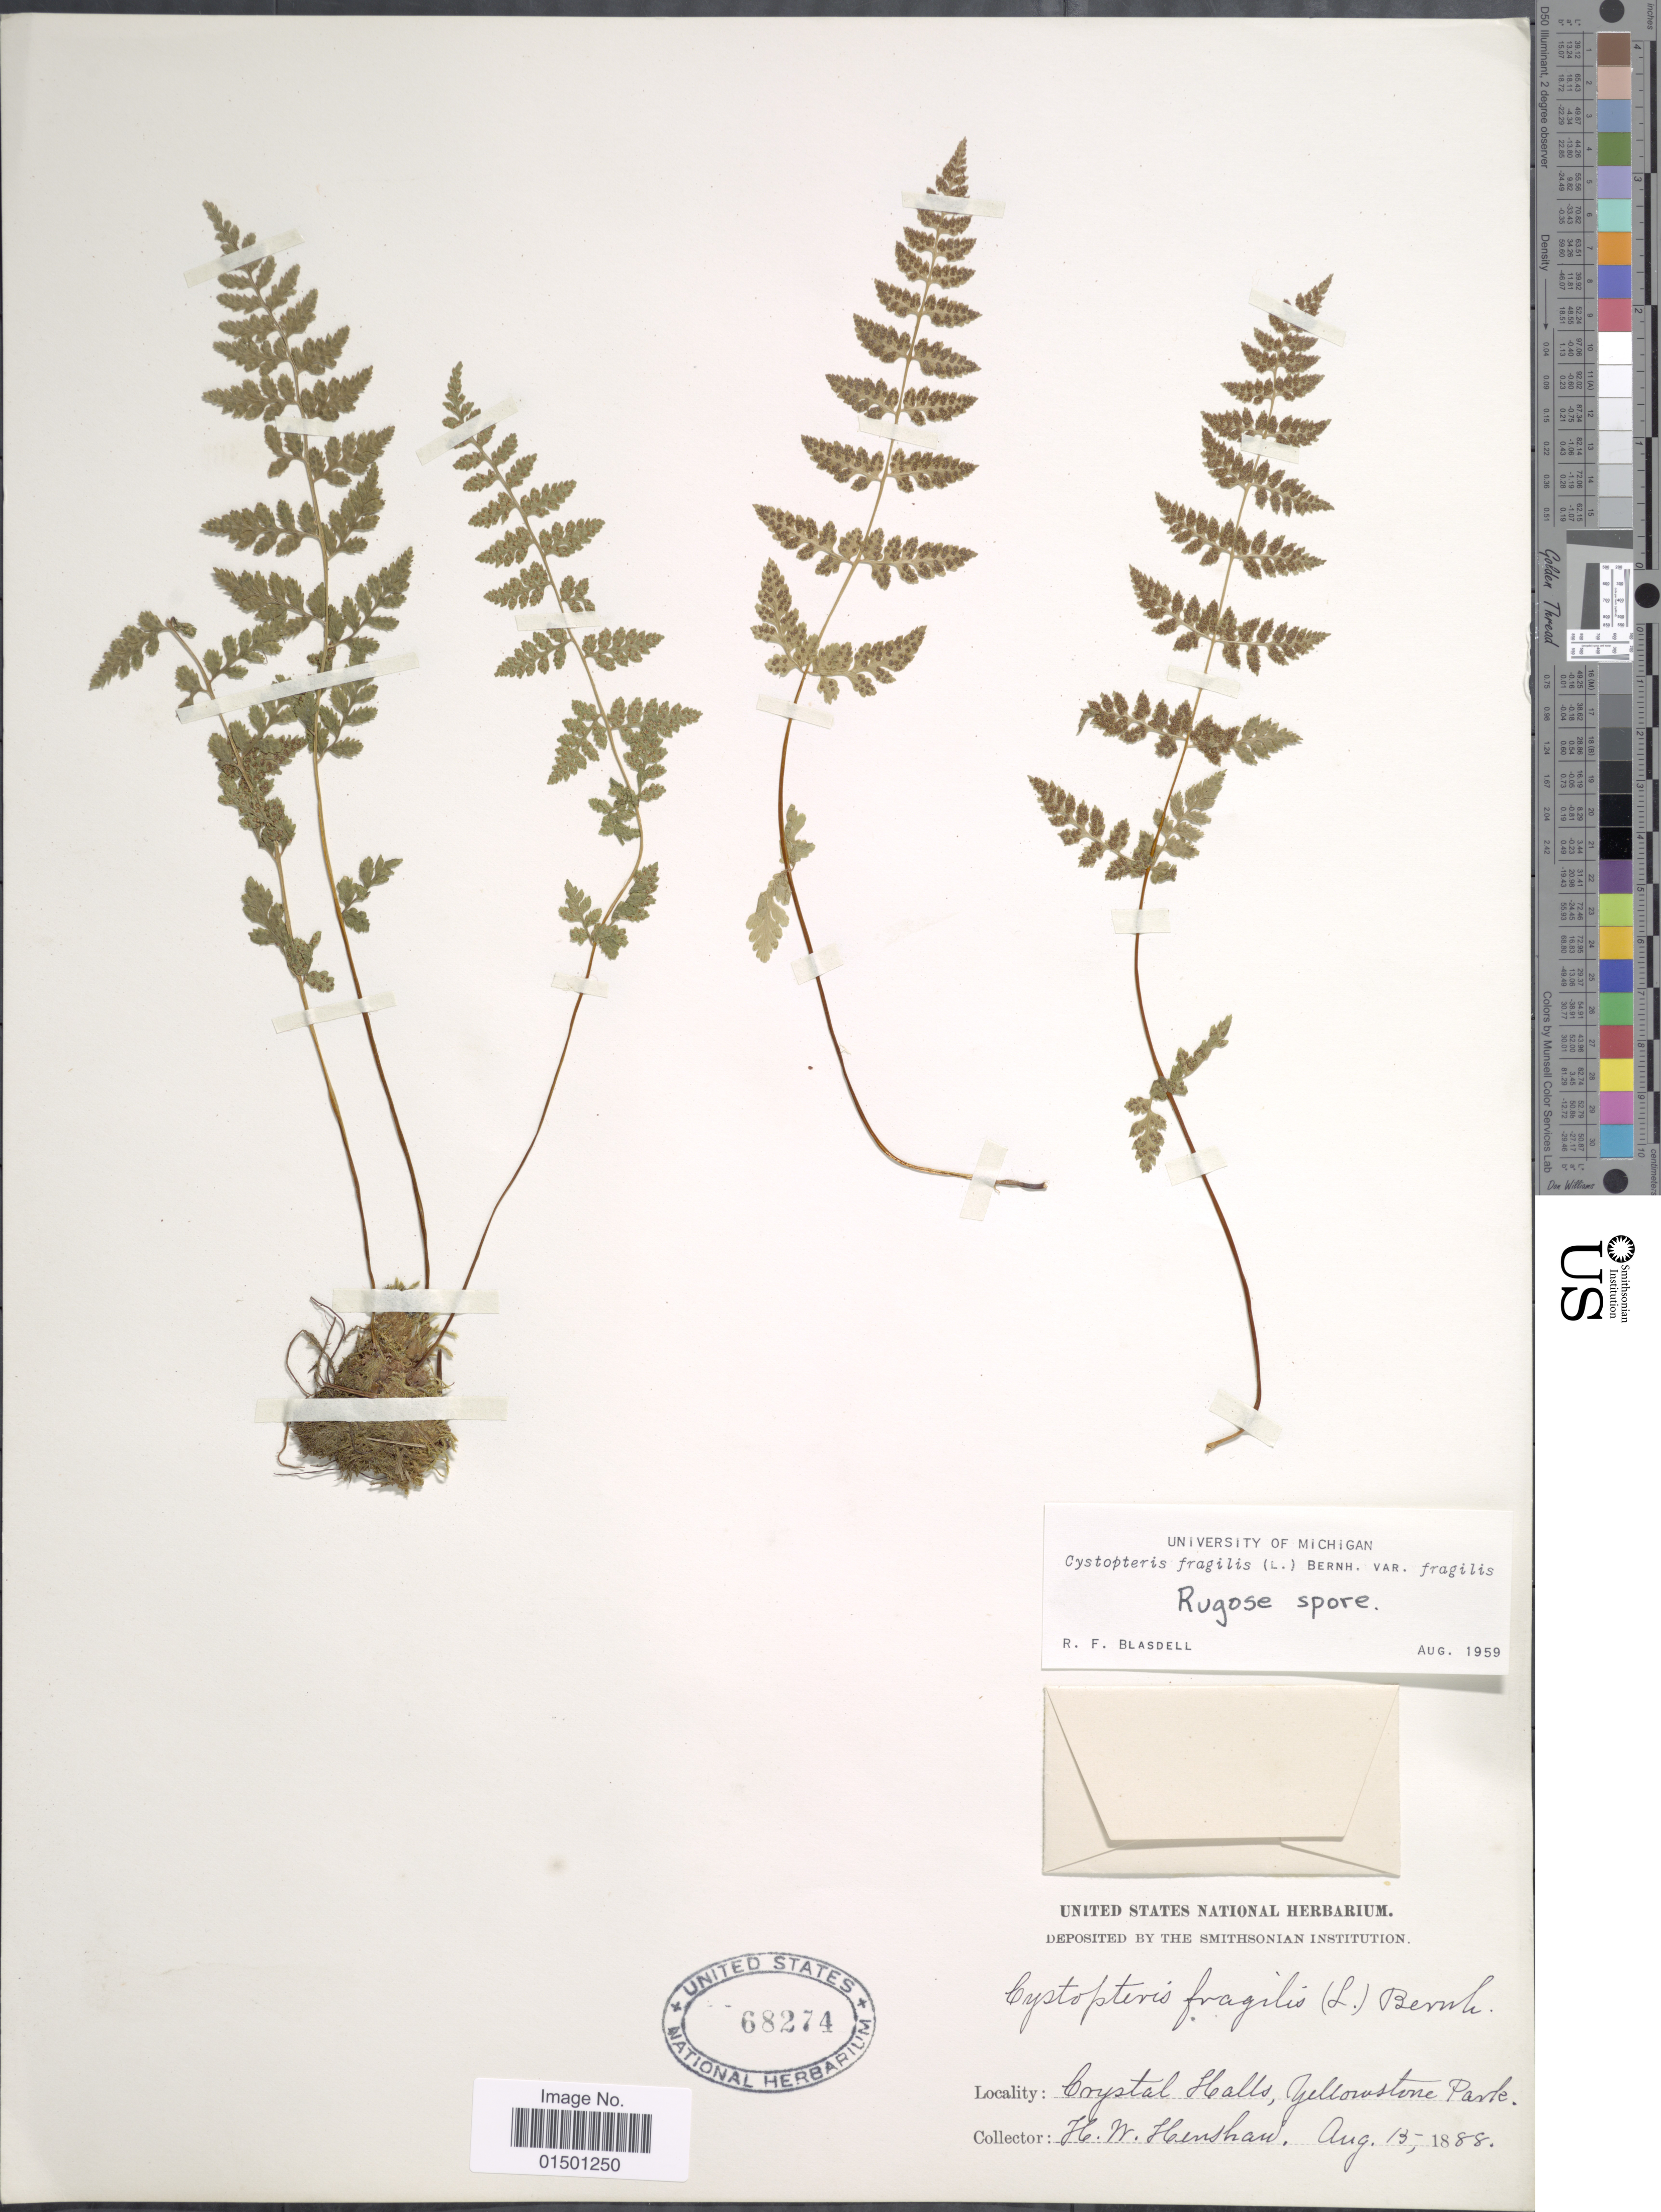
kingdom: Plantae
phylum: Tracheophyta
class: Polypodiopsida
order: Polypodiales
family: Cystopteridaceae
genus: Cystopteris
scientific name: Cystopteris fragilis var. dickieana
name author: B. Boivin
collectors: H. Henshaw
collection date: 1888-08-13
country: United States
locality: Crystal Halls, Yellowstone Park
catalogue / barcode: US 68274